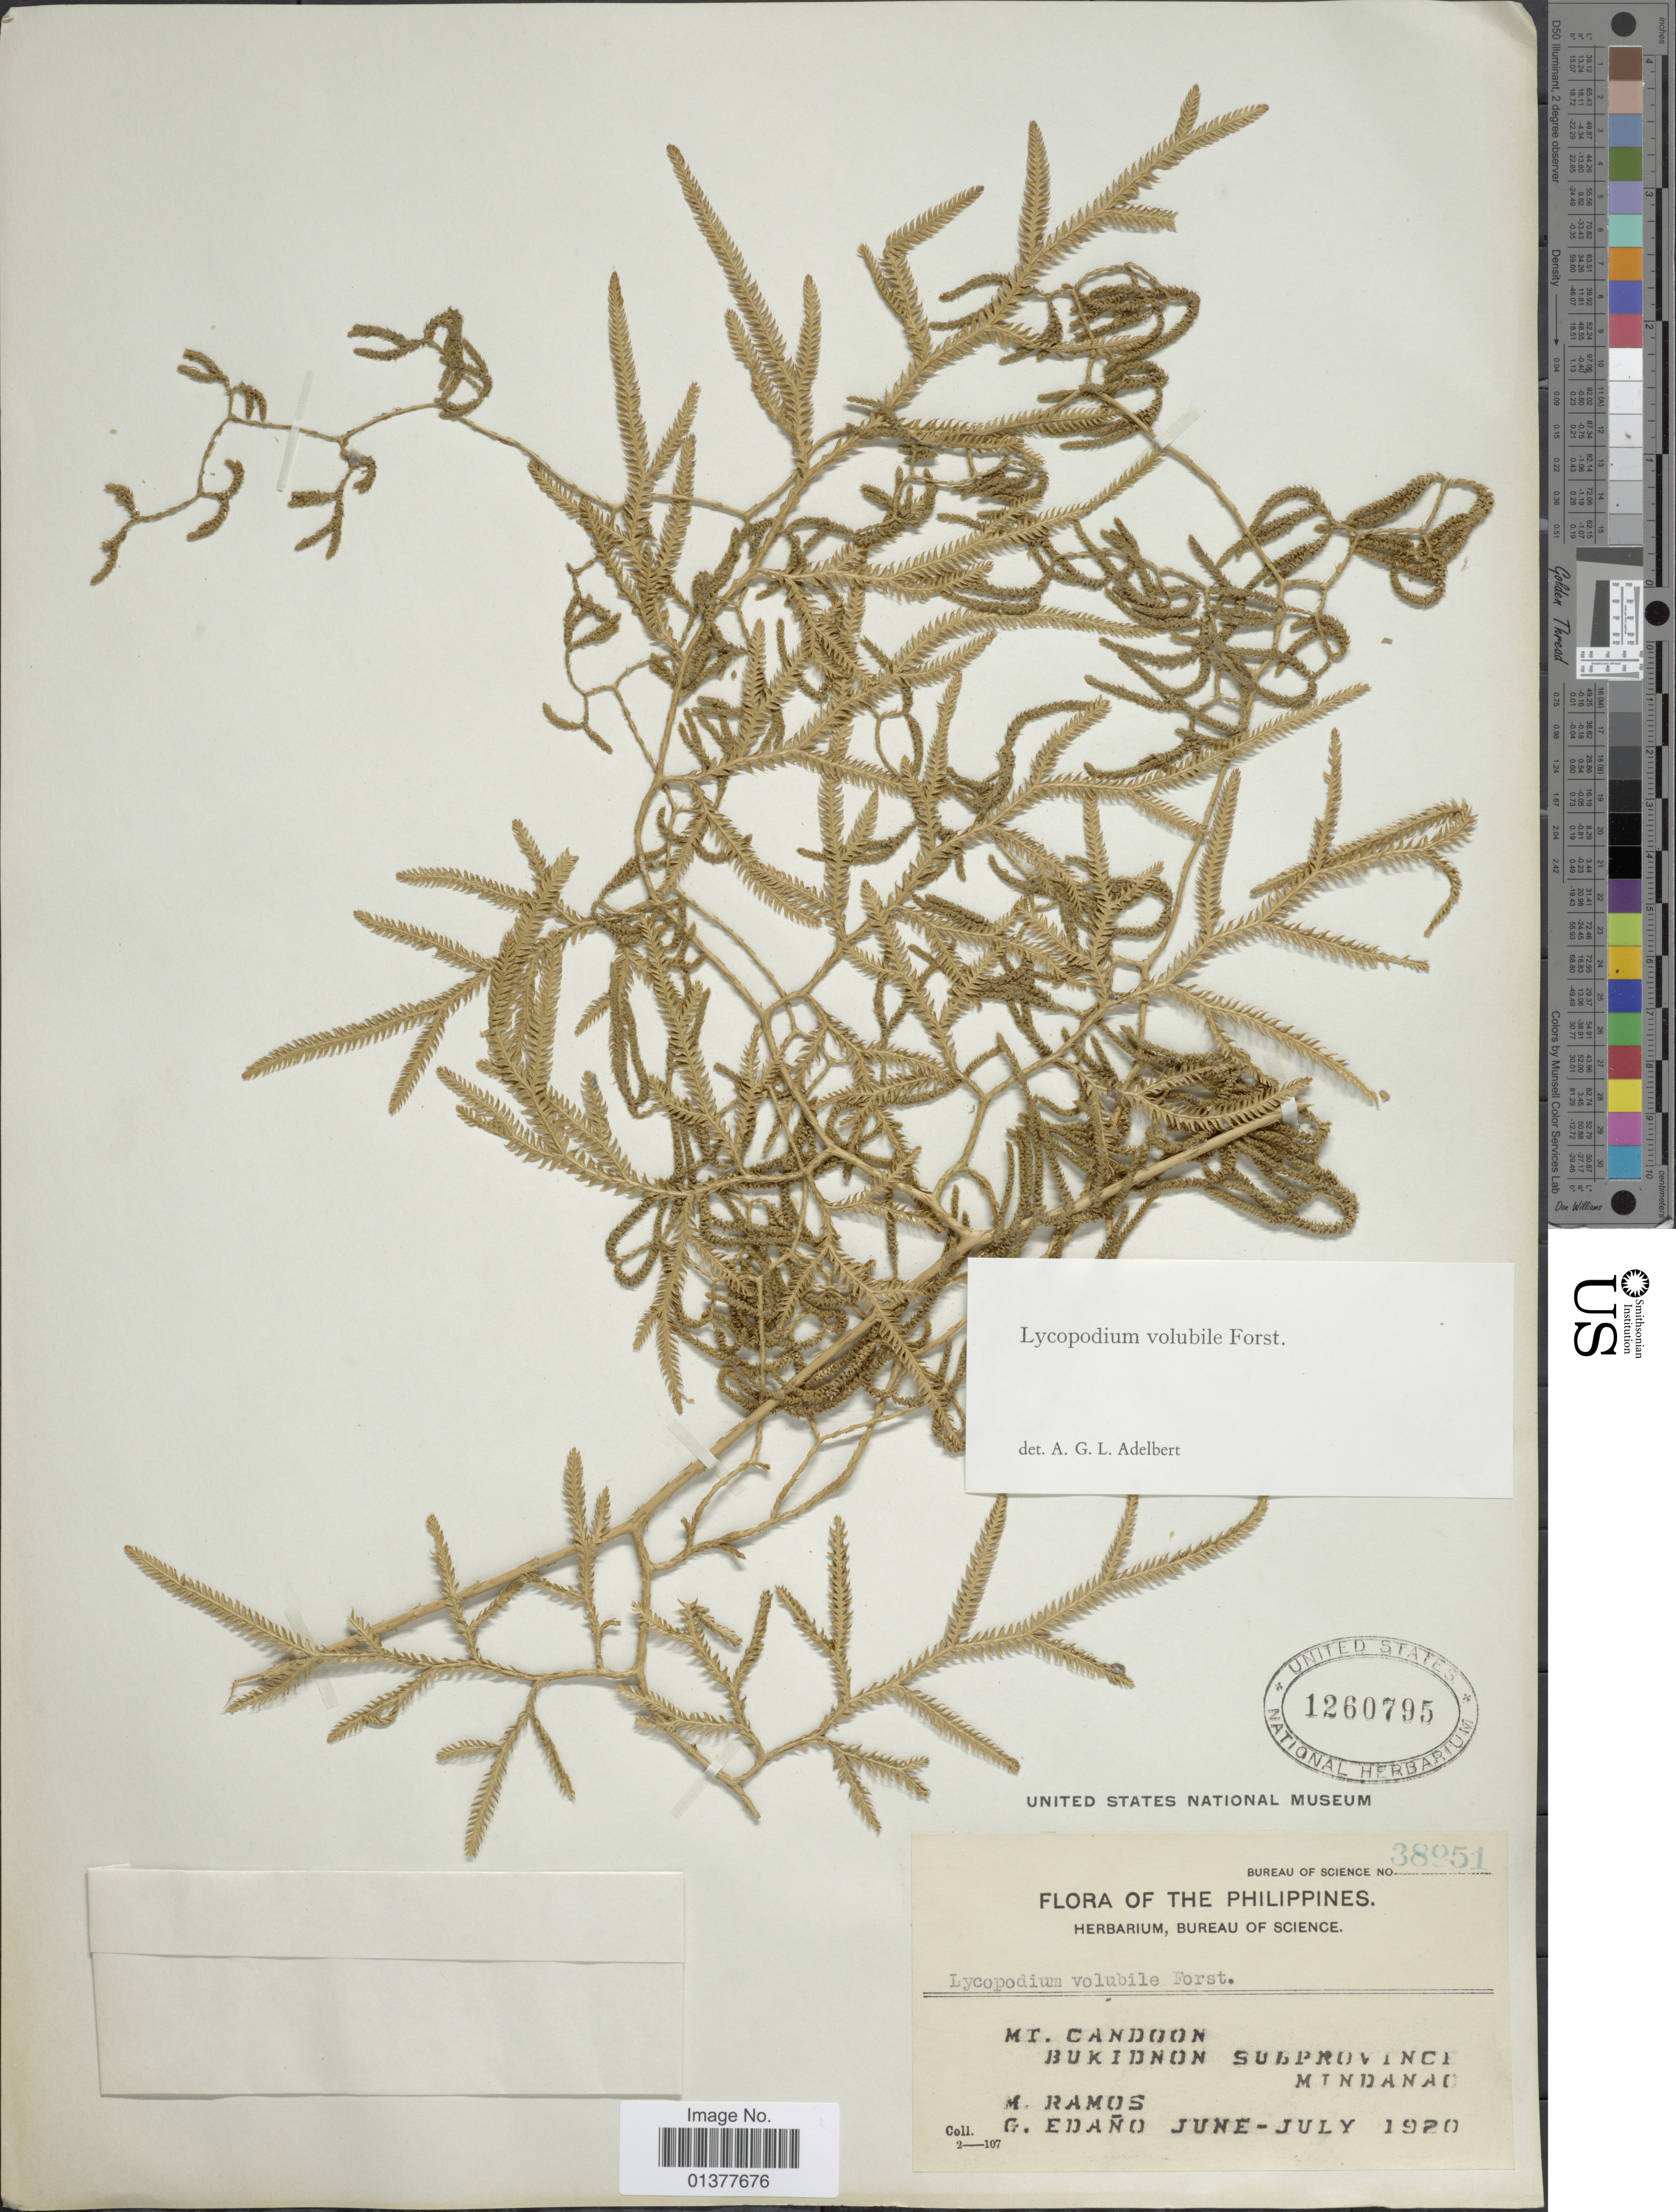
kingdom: Plantae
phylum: Tracheophyta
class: Lycopodiopsida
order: Lycopodiales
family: Lycopodiaceae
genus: Pseudodiphasium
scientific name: Pseudodiphasium volubile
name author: (G. Forst.) Holub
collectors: M. Ramos & G. Edaño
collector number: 38951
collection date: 1920-06/1920-07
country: Philippines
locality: Mt. Candoon, Bukidnon, Subprovince, Mindanao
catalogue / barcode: US 1260795